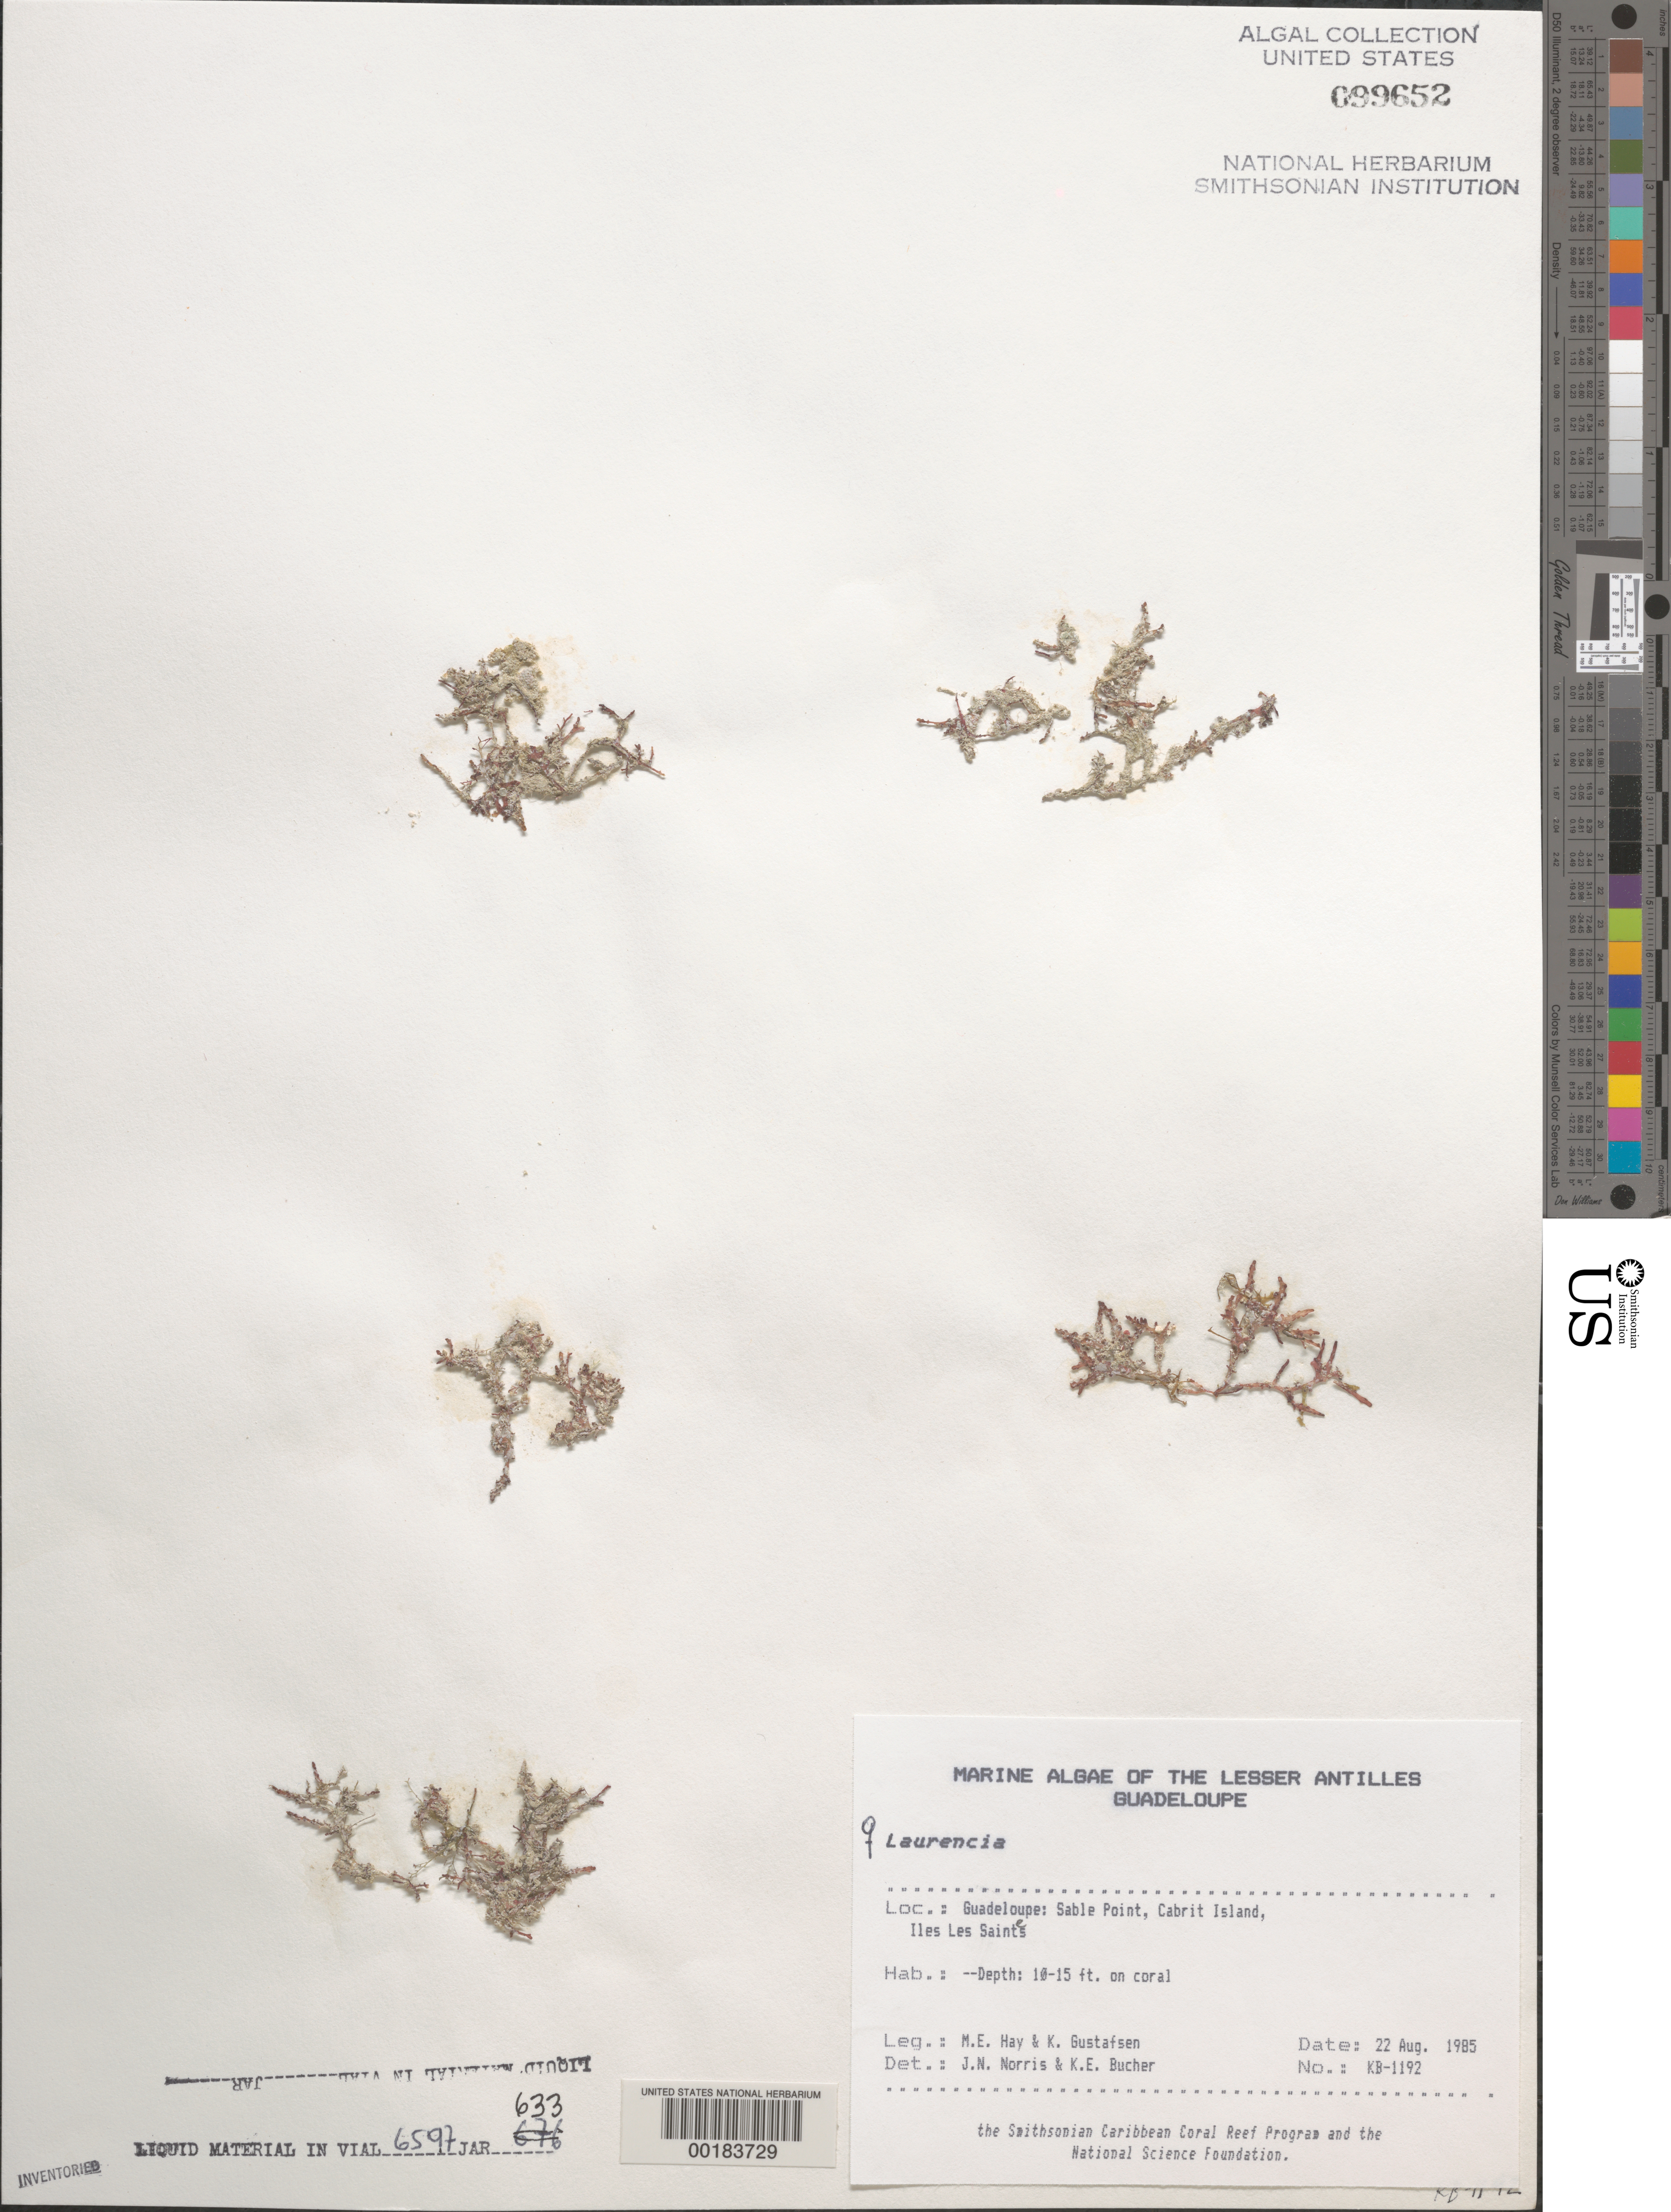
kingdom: Plantae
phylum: Rhodophyta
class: Florideophyceae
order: Ceramiales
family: Rhodomelaceae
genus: Laurencia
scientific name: Laurencia sp.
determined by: Norris, J. N.; Bucher, K. E.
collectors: M. E. Hay & K. Gustafson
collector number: KB-1192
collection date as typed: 22 Aug 1985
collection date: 1985-08-22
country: Guadeloupe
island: Cabrit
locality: Sable Point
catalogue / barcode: US 99652